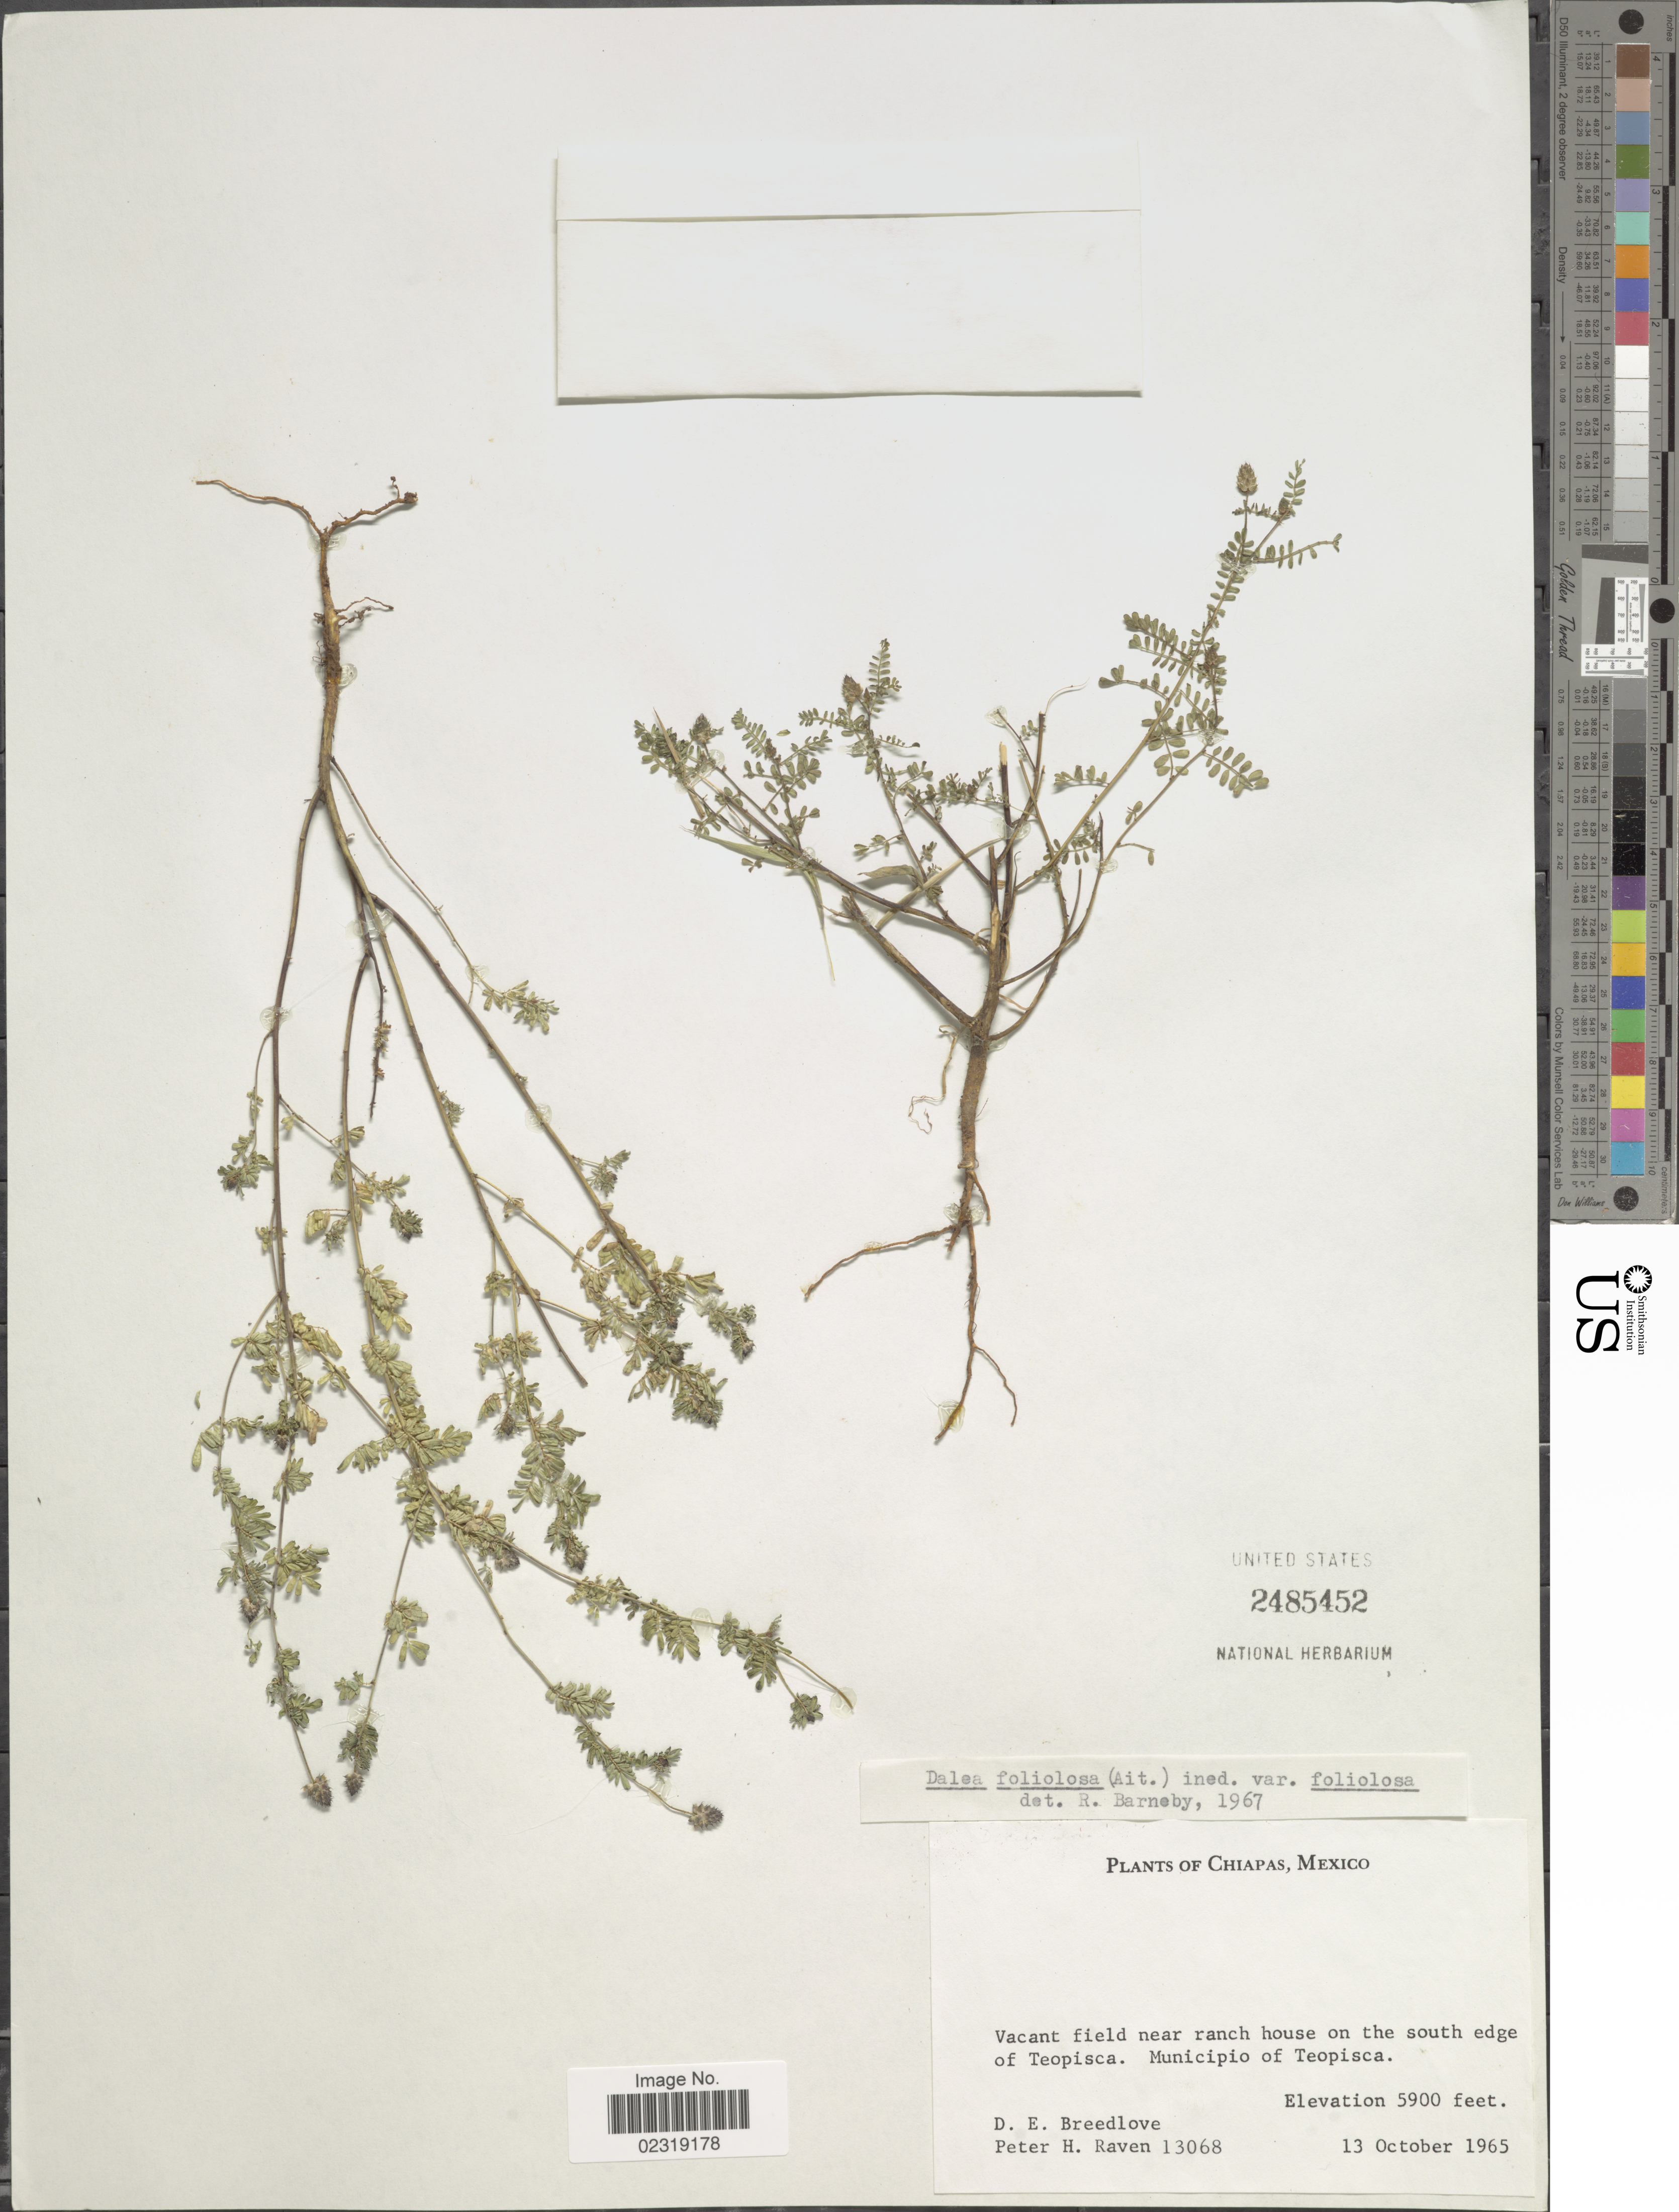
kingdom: Plantae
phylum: Tracheophyta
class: Magnoliopsida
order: Fabales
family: Fabaceae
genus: Dalea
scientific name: Dalea foliolosa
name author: (Aiton) Barneby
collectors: D. E. Breedlove & P. Raven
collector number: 13068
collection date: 1965-10-13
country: Mexico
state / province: Chiapas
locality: Vacant field near rach house on the south edge of Teopisca. Municipio of Teopisca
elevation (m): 1798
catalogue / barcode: US 2485452